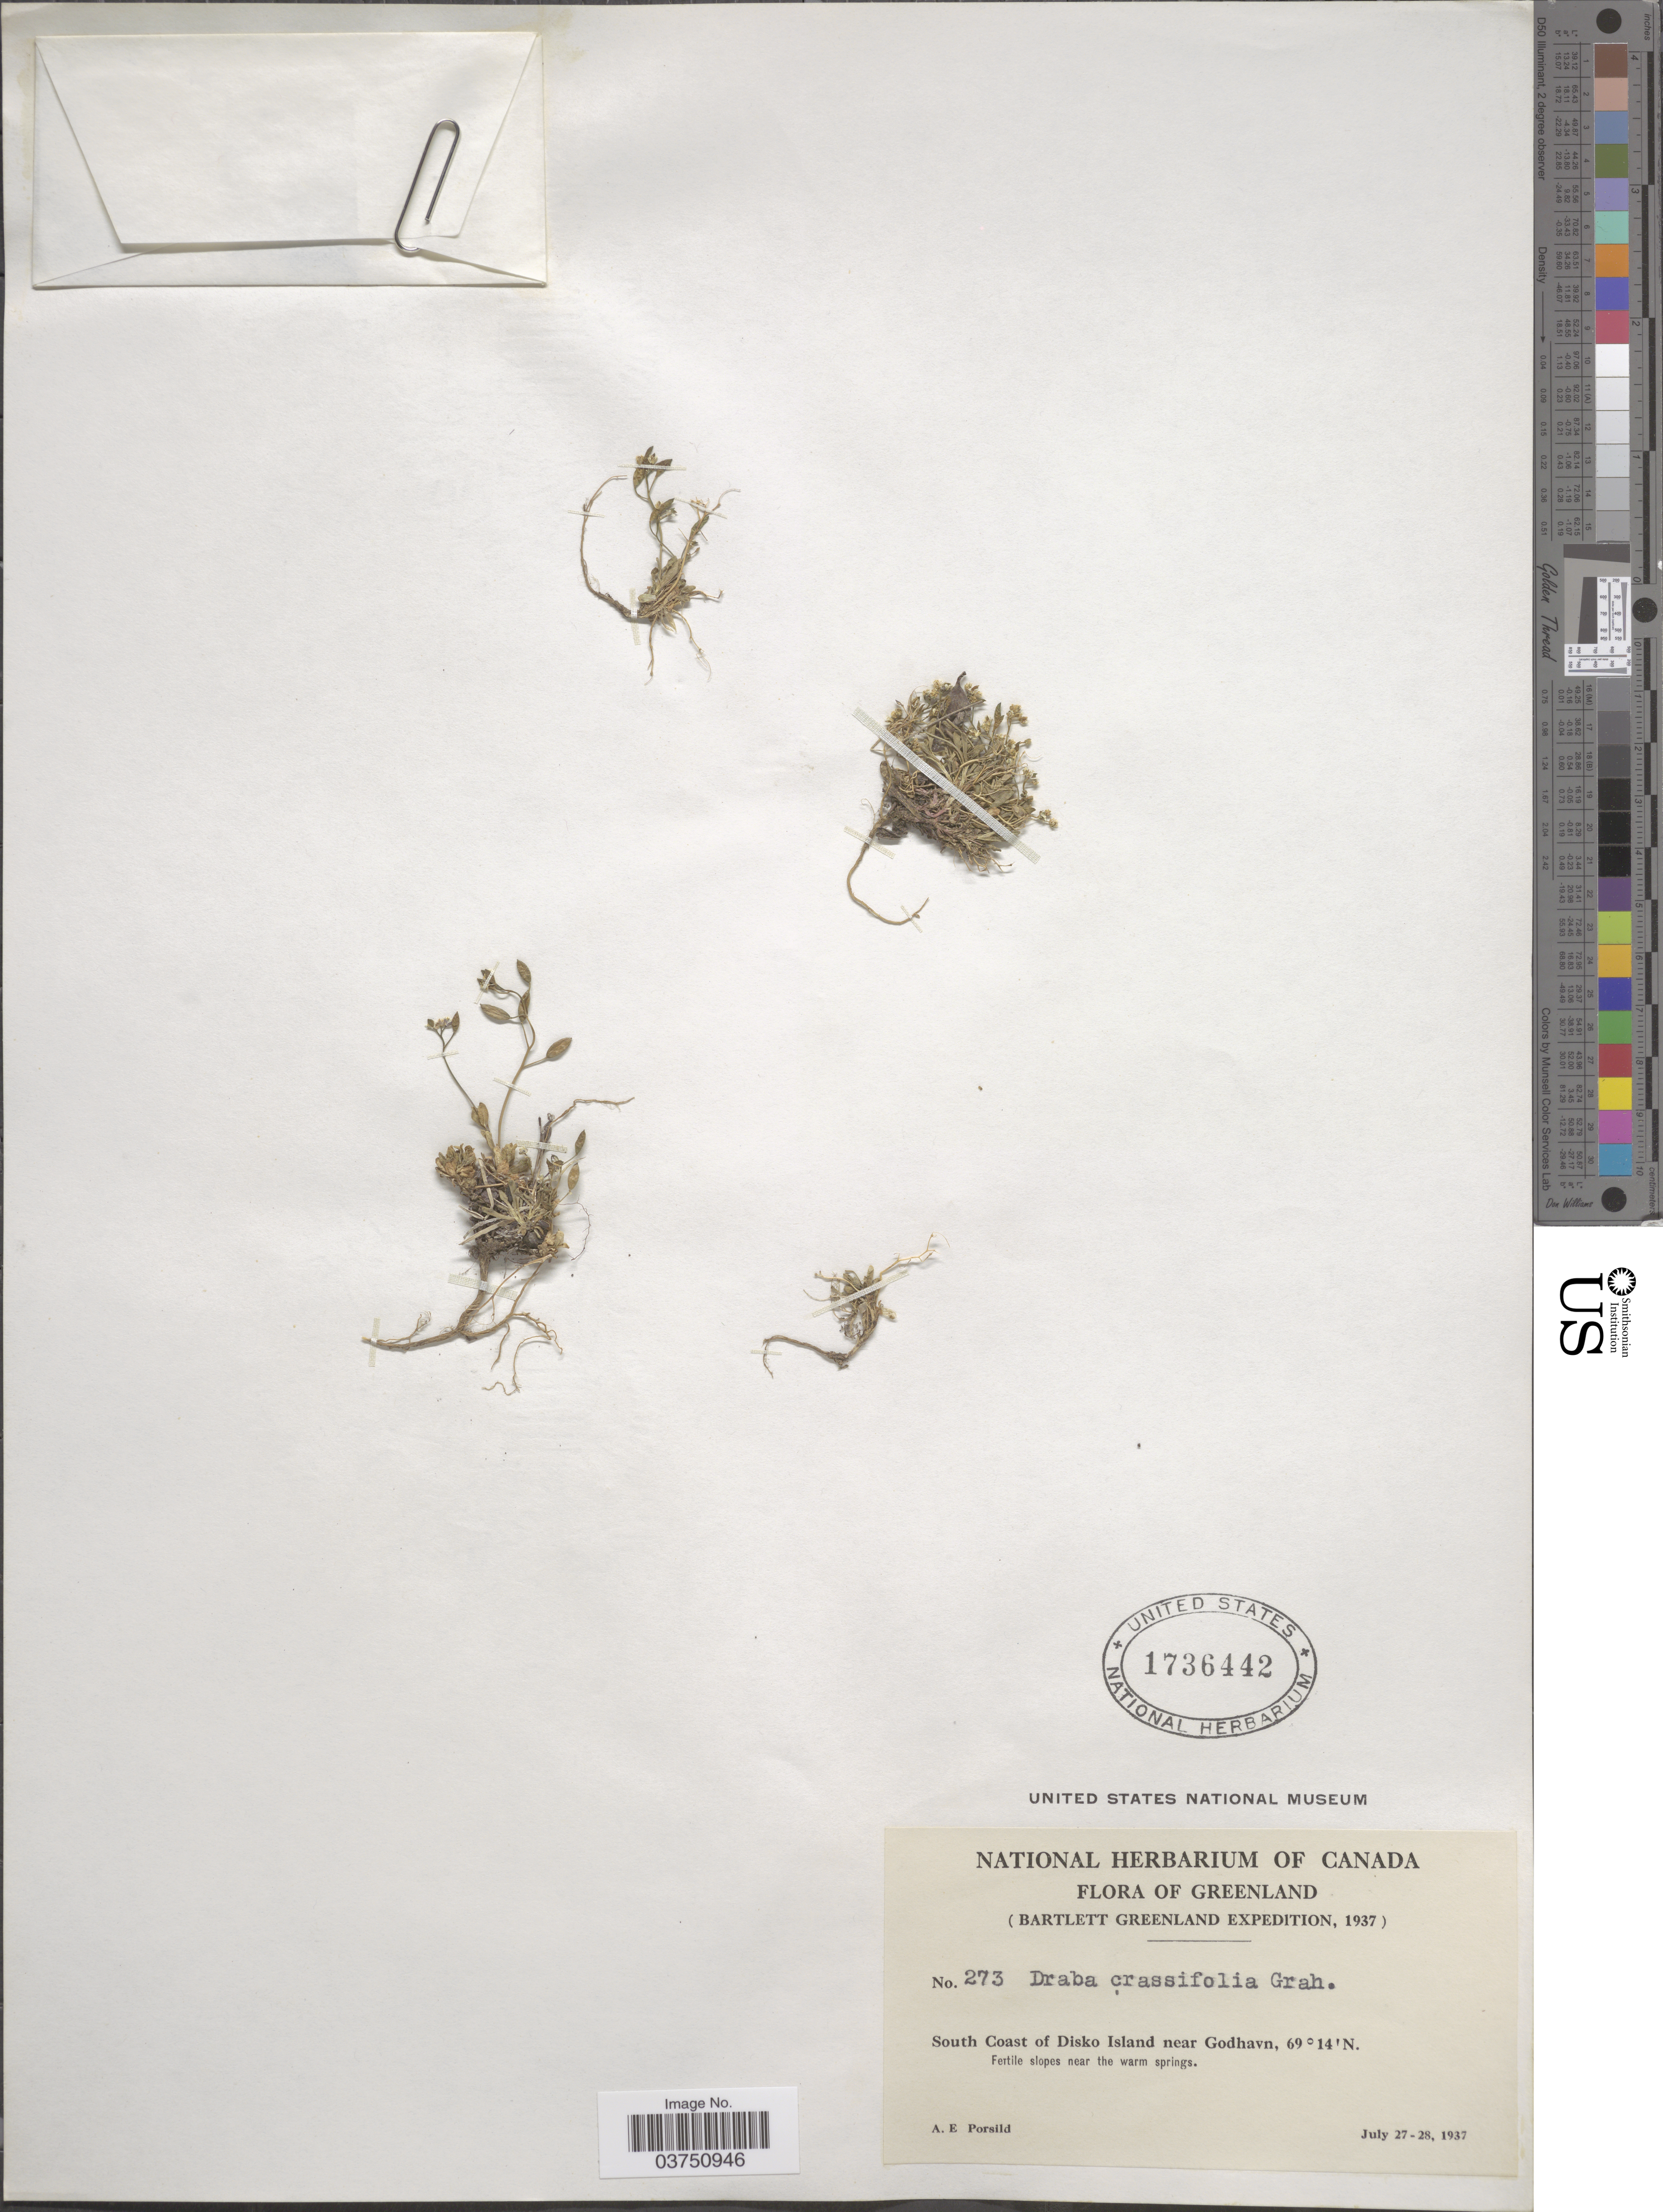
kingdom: Plantae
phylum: Tracheophyta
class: Magnoliopsida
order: Brassicales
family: Brassicaceae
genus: Draba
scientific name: Draba crassifolia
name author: Graham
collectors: A. E. Porsild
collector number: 273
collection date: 1937-07-27/1937-07-28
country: Greenland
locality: South Coast of Disko Island near Godhavn, Fertile slopes near the warm springs.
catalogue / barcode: US 1736442